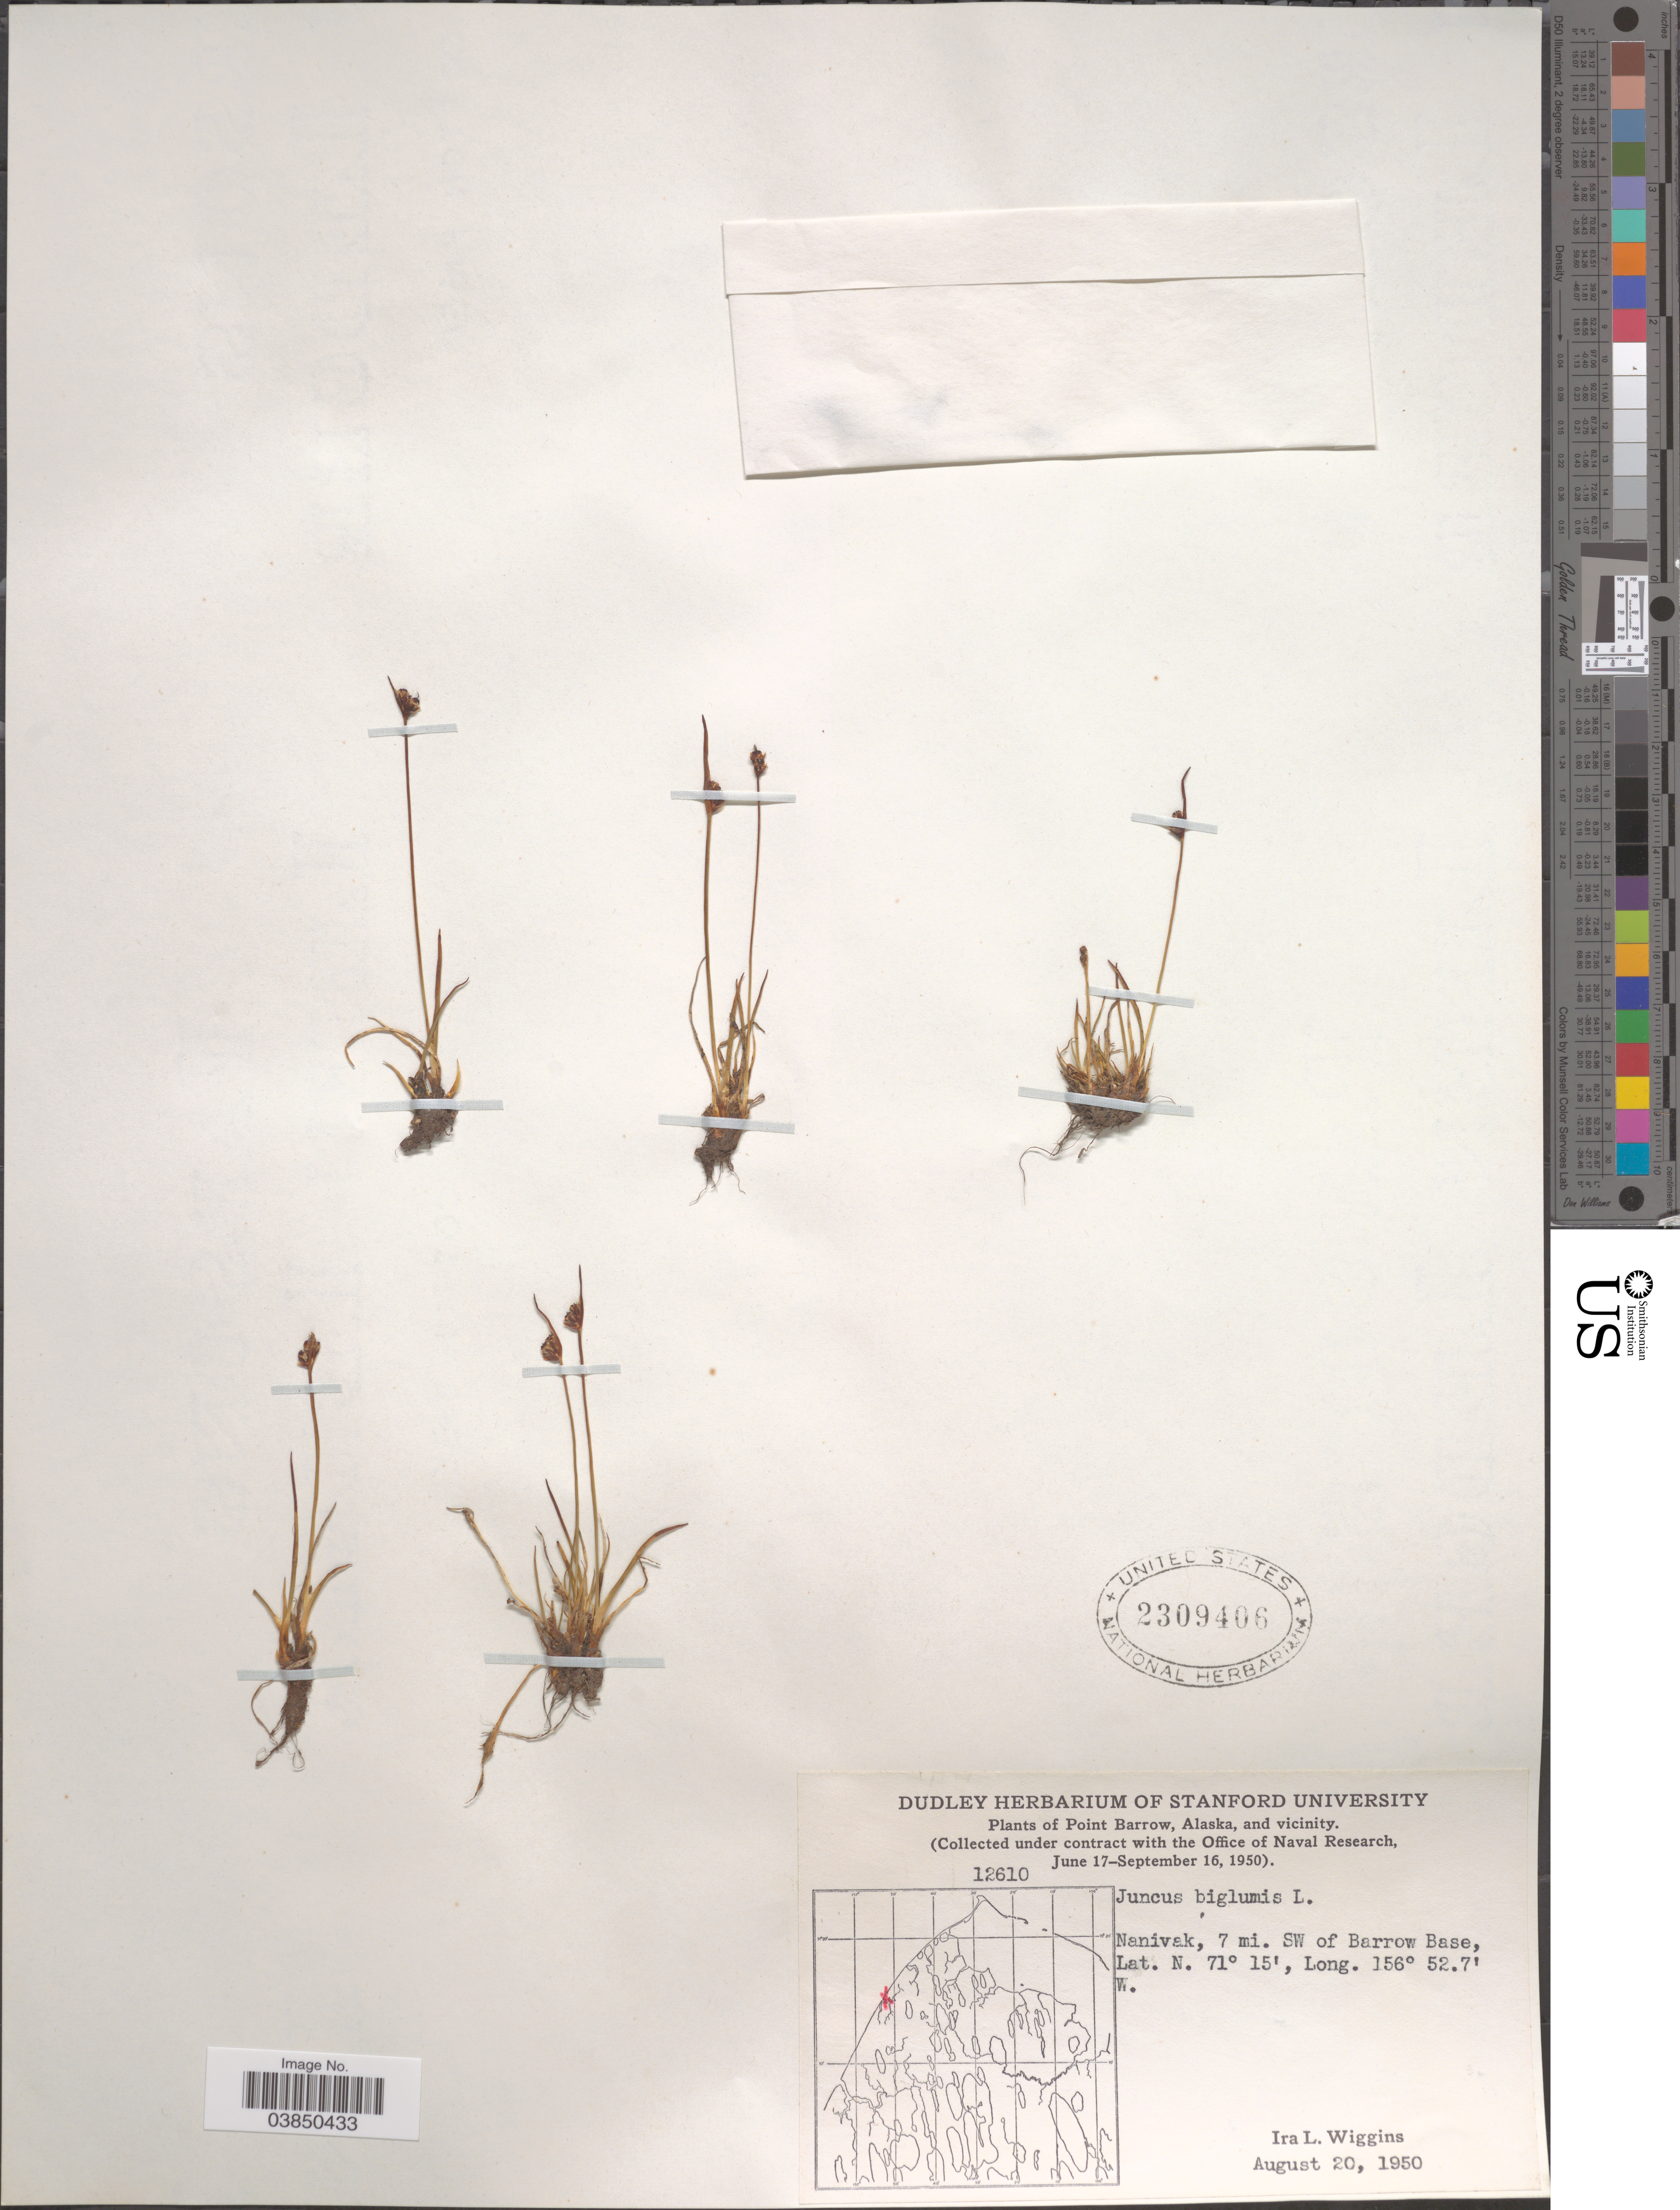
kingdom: Plantae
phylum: Tracheophyta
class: Liliopsida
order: Poales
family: Juncaceae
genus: Juncus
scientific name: Juncus biglumis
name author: L.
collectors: I. L. Wiggins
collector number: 12610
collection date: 1950-08-20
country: United States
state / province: Alaska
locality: Point Barrow and vicinity. Nanivak, 7 mi. SW of Barrow Base.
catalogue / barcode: US 2309406